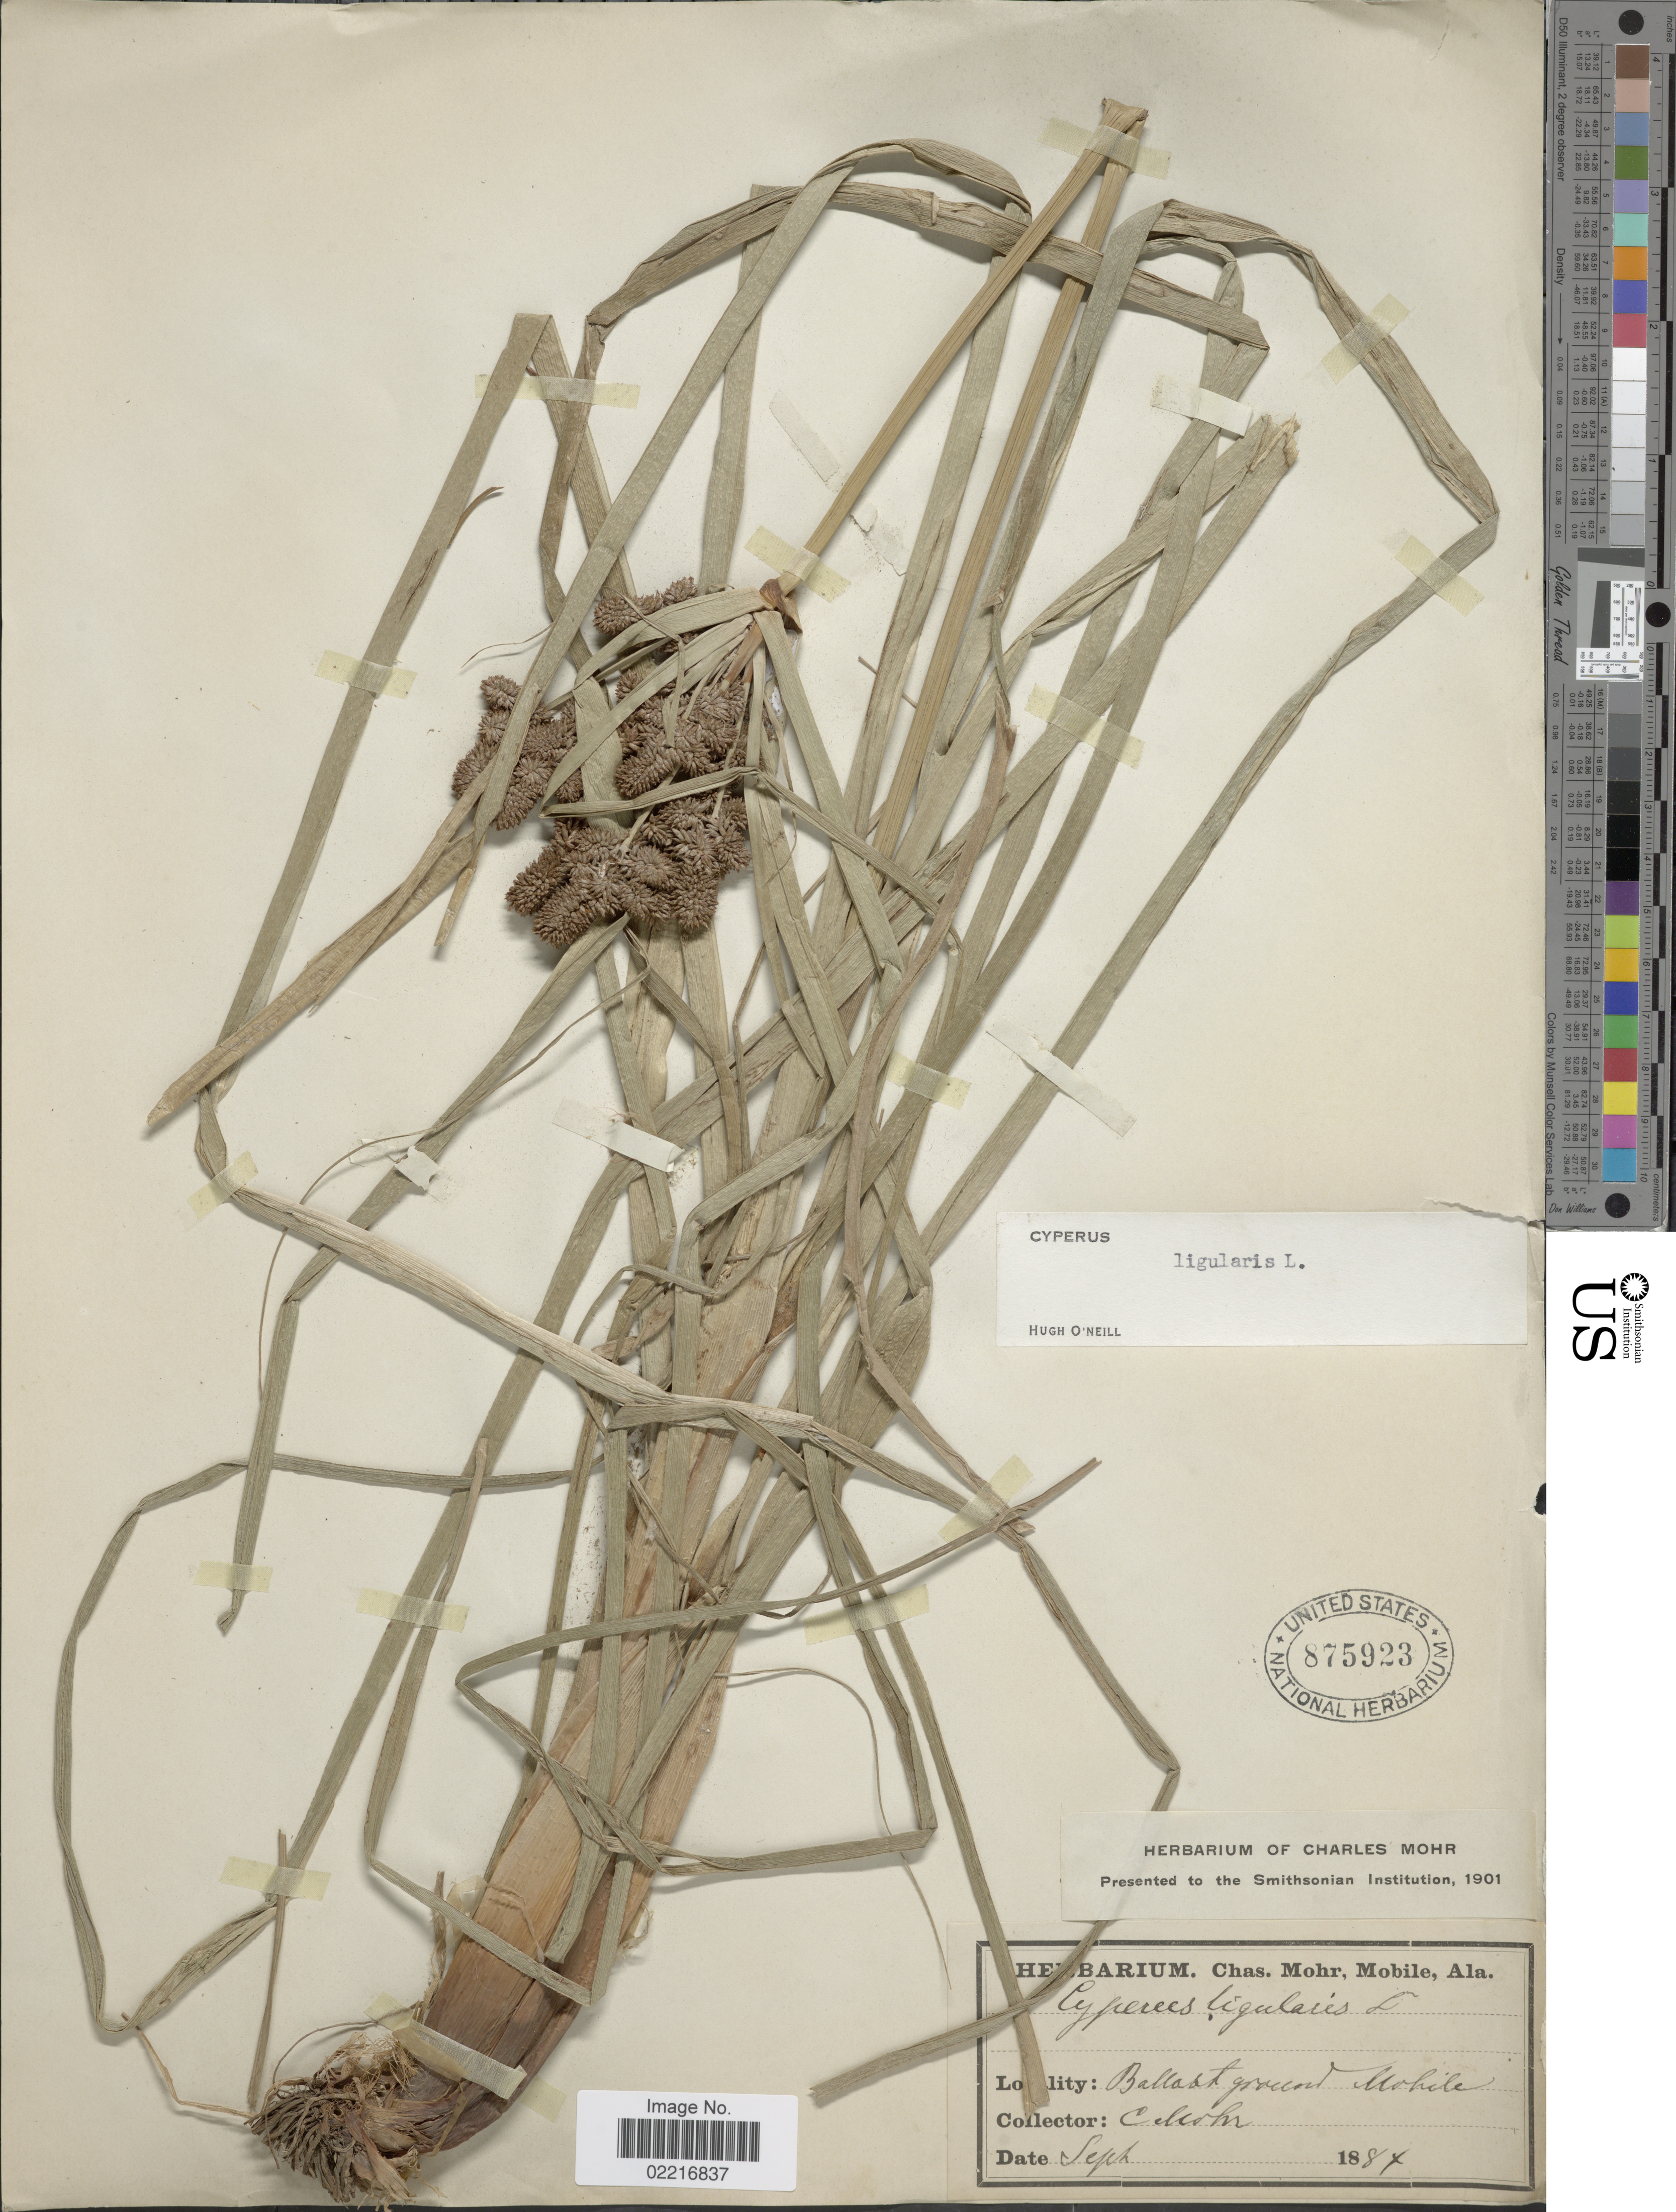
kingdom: Plantae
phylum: Tracheophyta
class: Liliopsida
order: Poales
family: Cyperaceae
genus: Cyperus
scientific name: Cyperus ligularis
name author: L.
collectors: C. T. Mohr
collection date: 1884-09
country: United States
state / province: Alabama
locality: Mobile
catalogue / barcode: US 875923